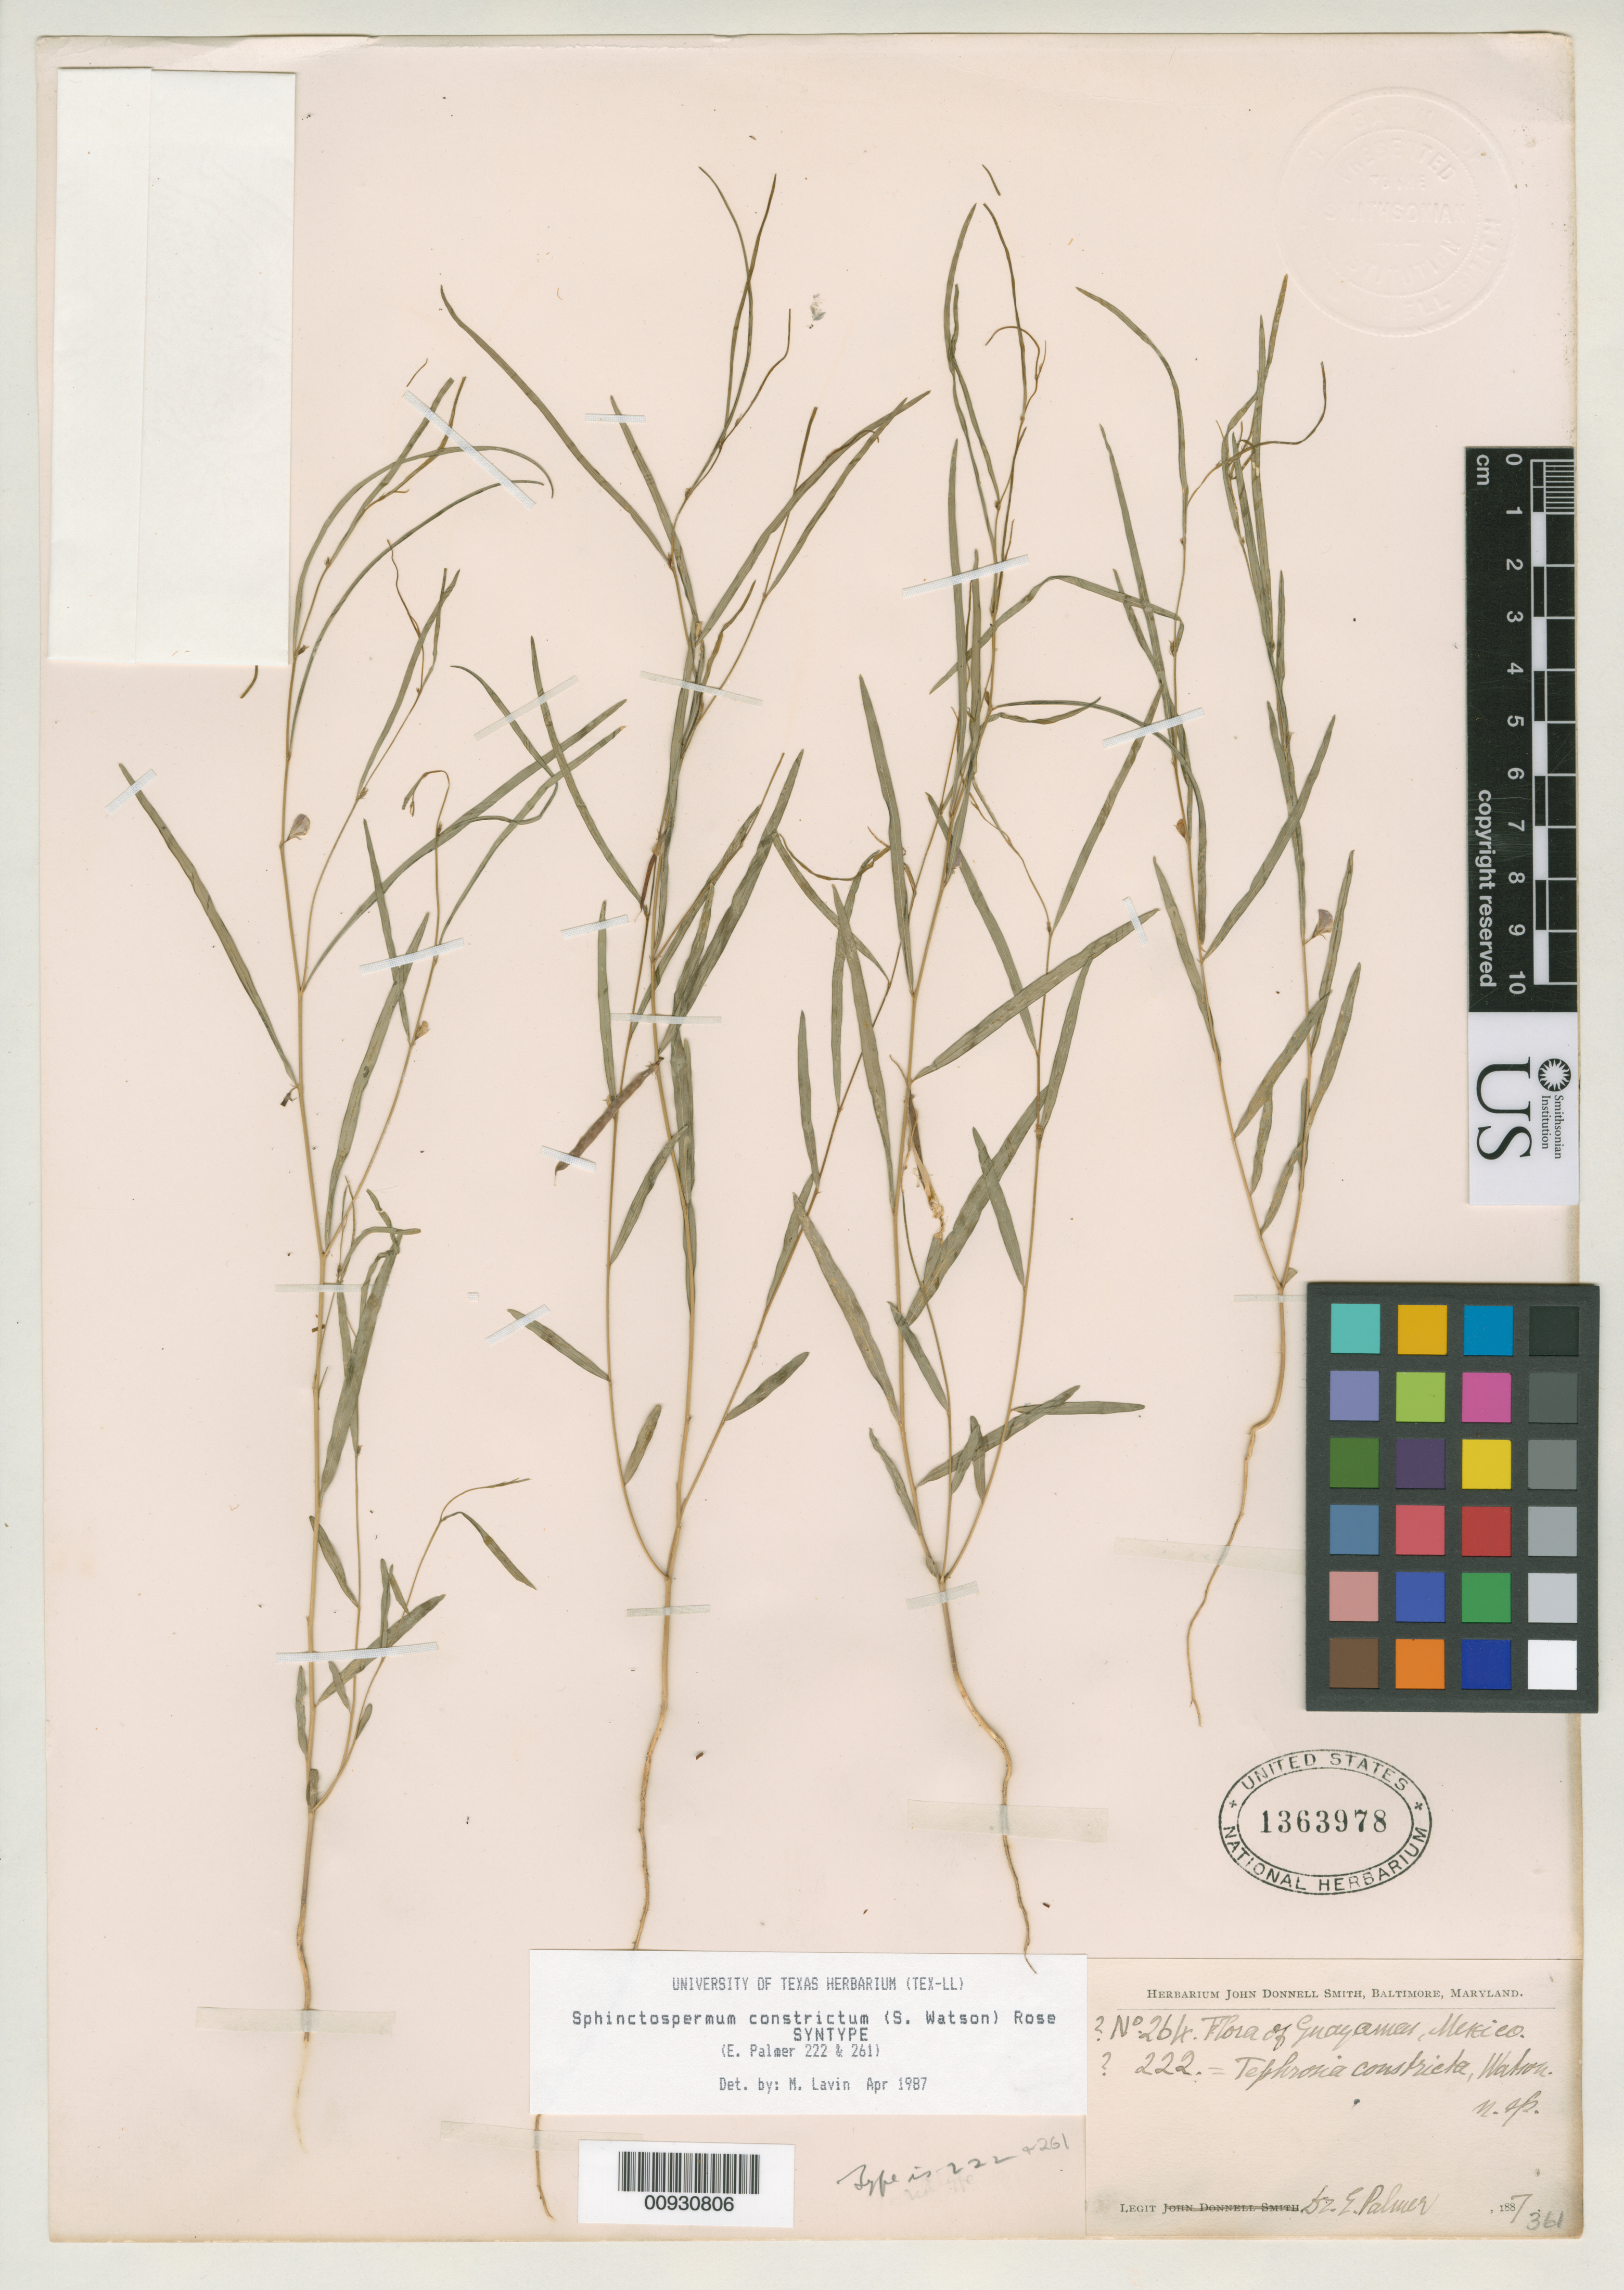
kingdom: Plantae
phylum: Tracheophyta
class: Magnoliopsida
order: Fabales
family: Fabaceae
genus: Tephrosia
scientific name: Tephrosia constricta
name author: S. Watson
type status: Syntype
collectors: E. Palmer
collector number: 261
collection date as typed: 1887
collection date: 1887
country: Mexico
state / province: Sonora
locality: Guaymas.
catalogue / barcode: US 1363978